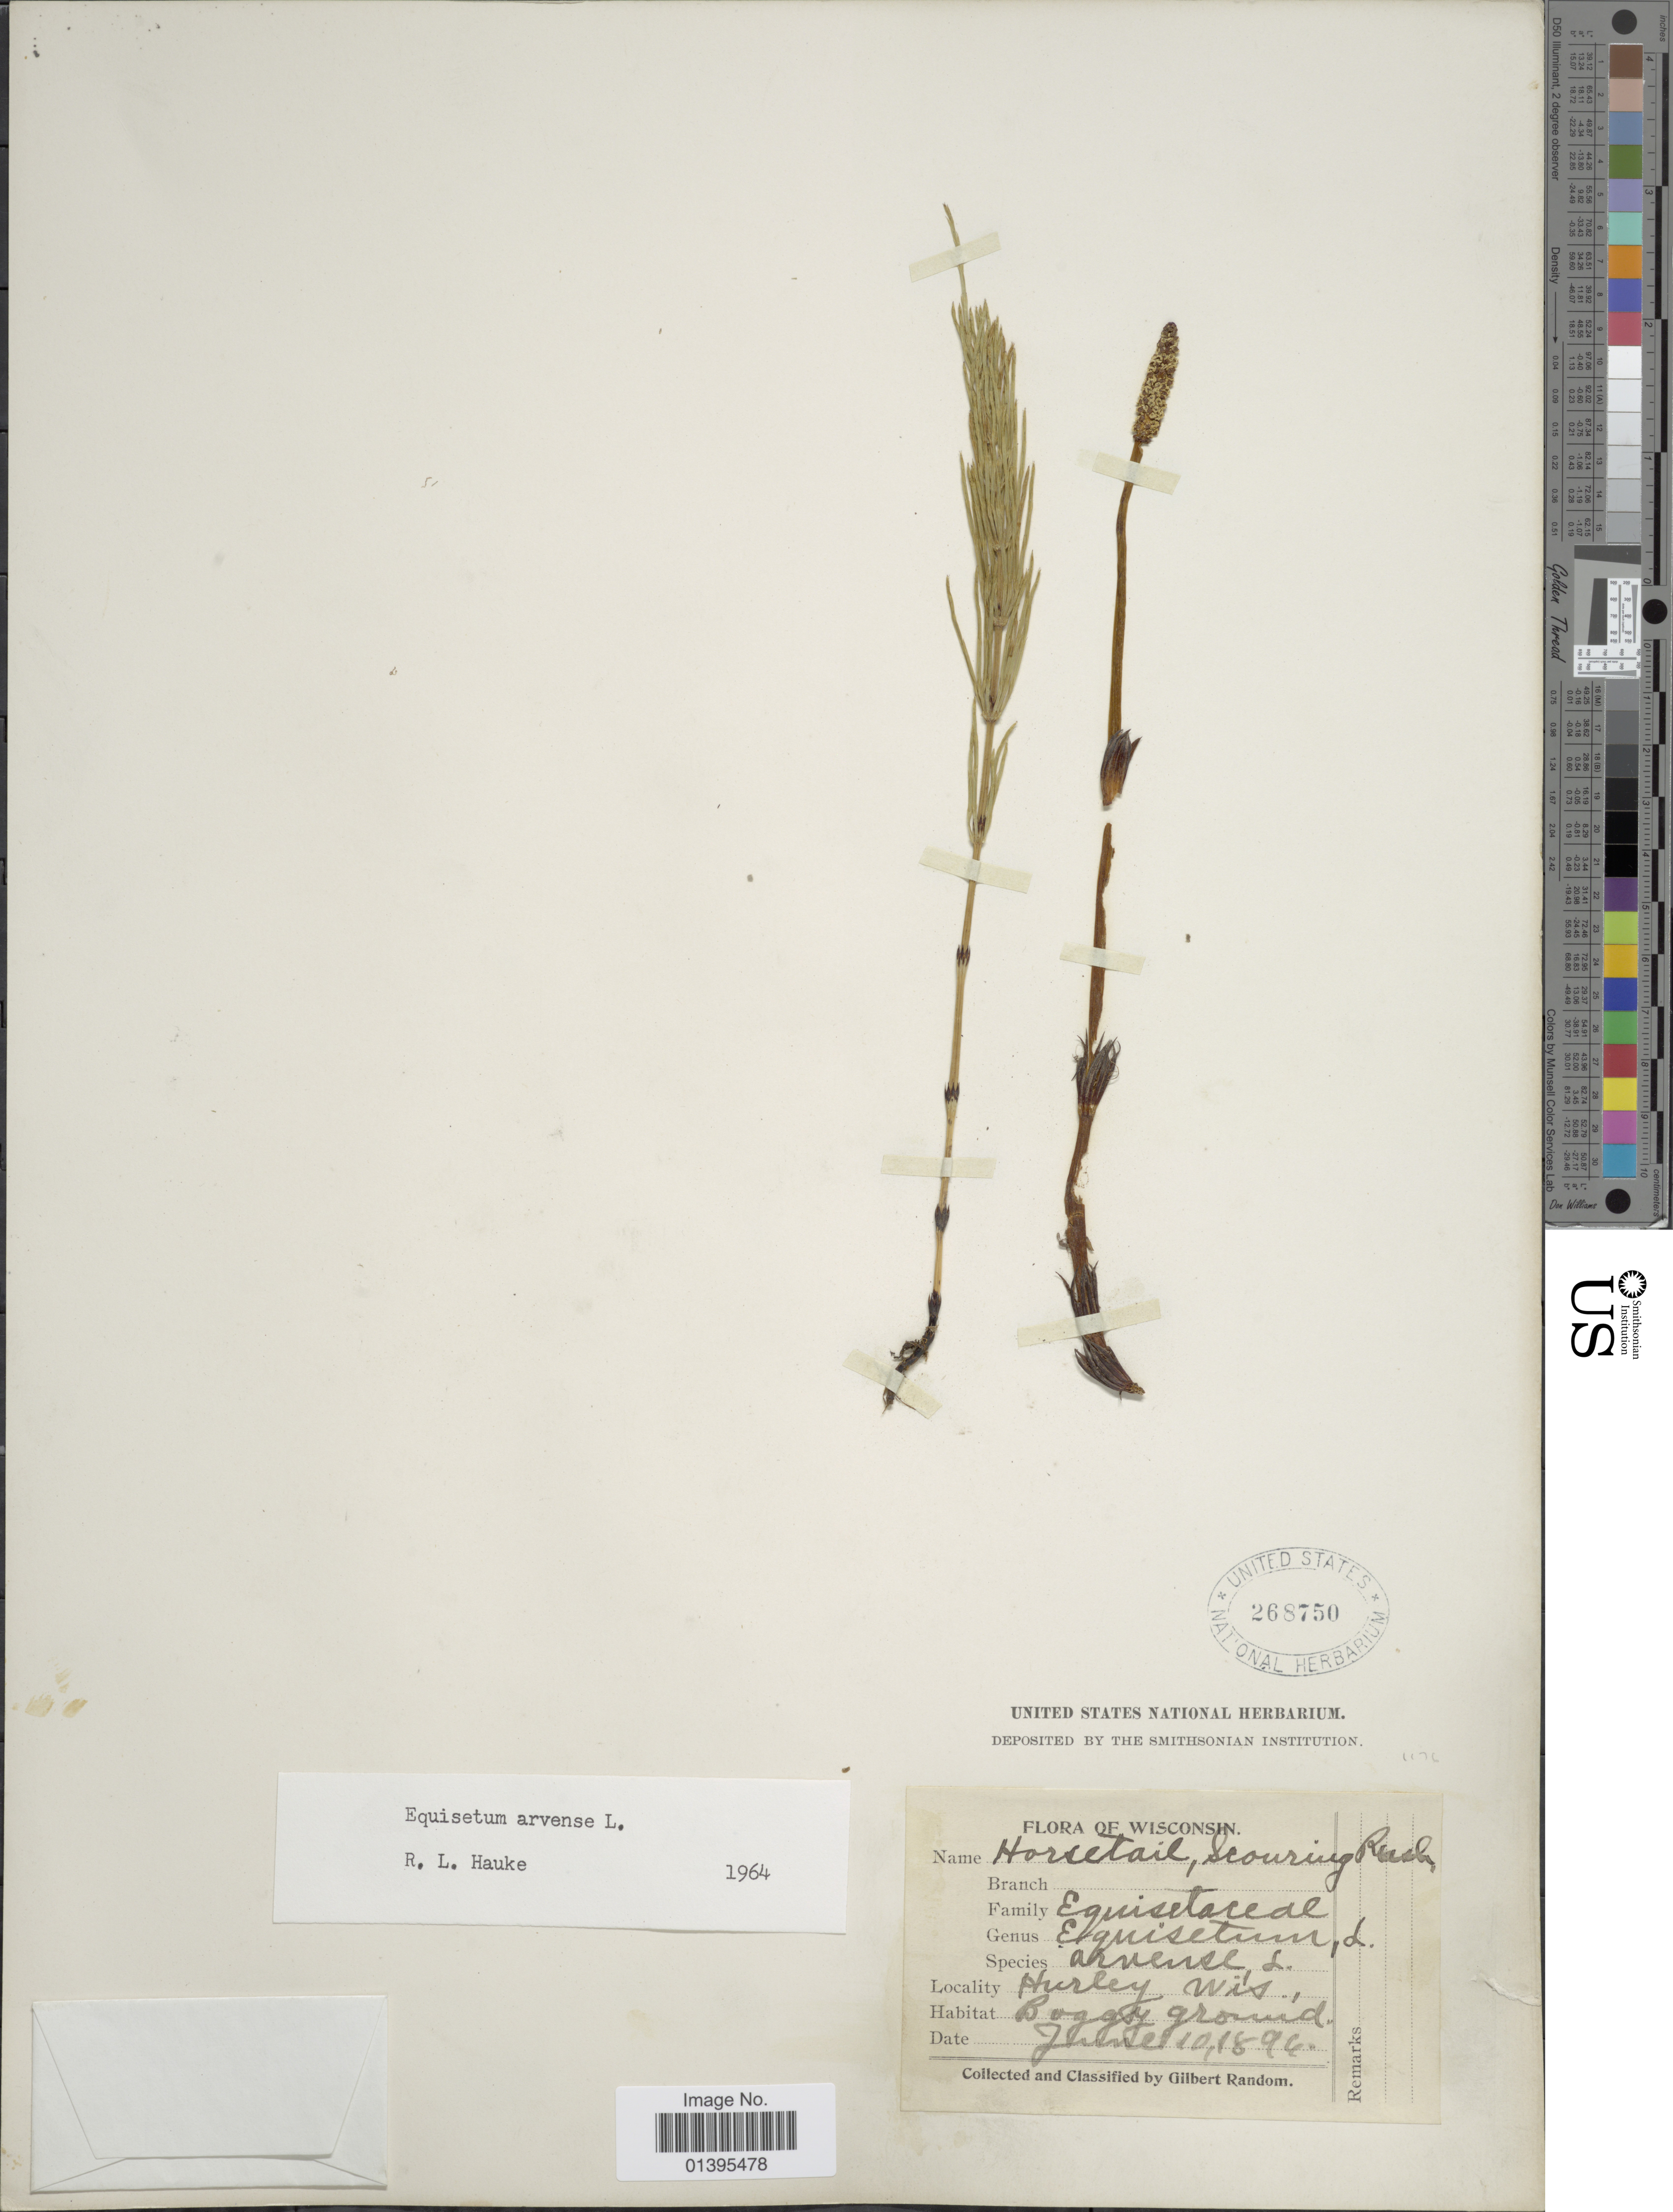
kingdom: Plantae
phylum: Tracheophyta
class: Polypodiopsida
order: Equisetales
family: Equisetaceae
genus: Equisetum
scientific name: Equisetum arvense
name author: L.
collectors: G. Random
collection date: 1894-06-10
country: United States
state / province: Wisconsin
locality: Hurley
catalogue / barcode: US 268750